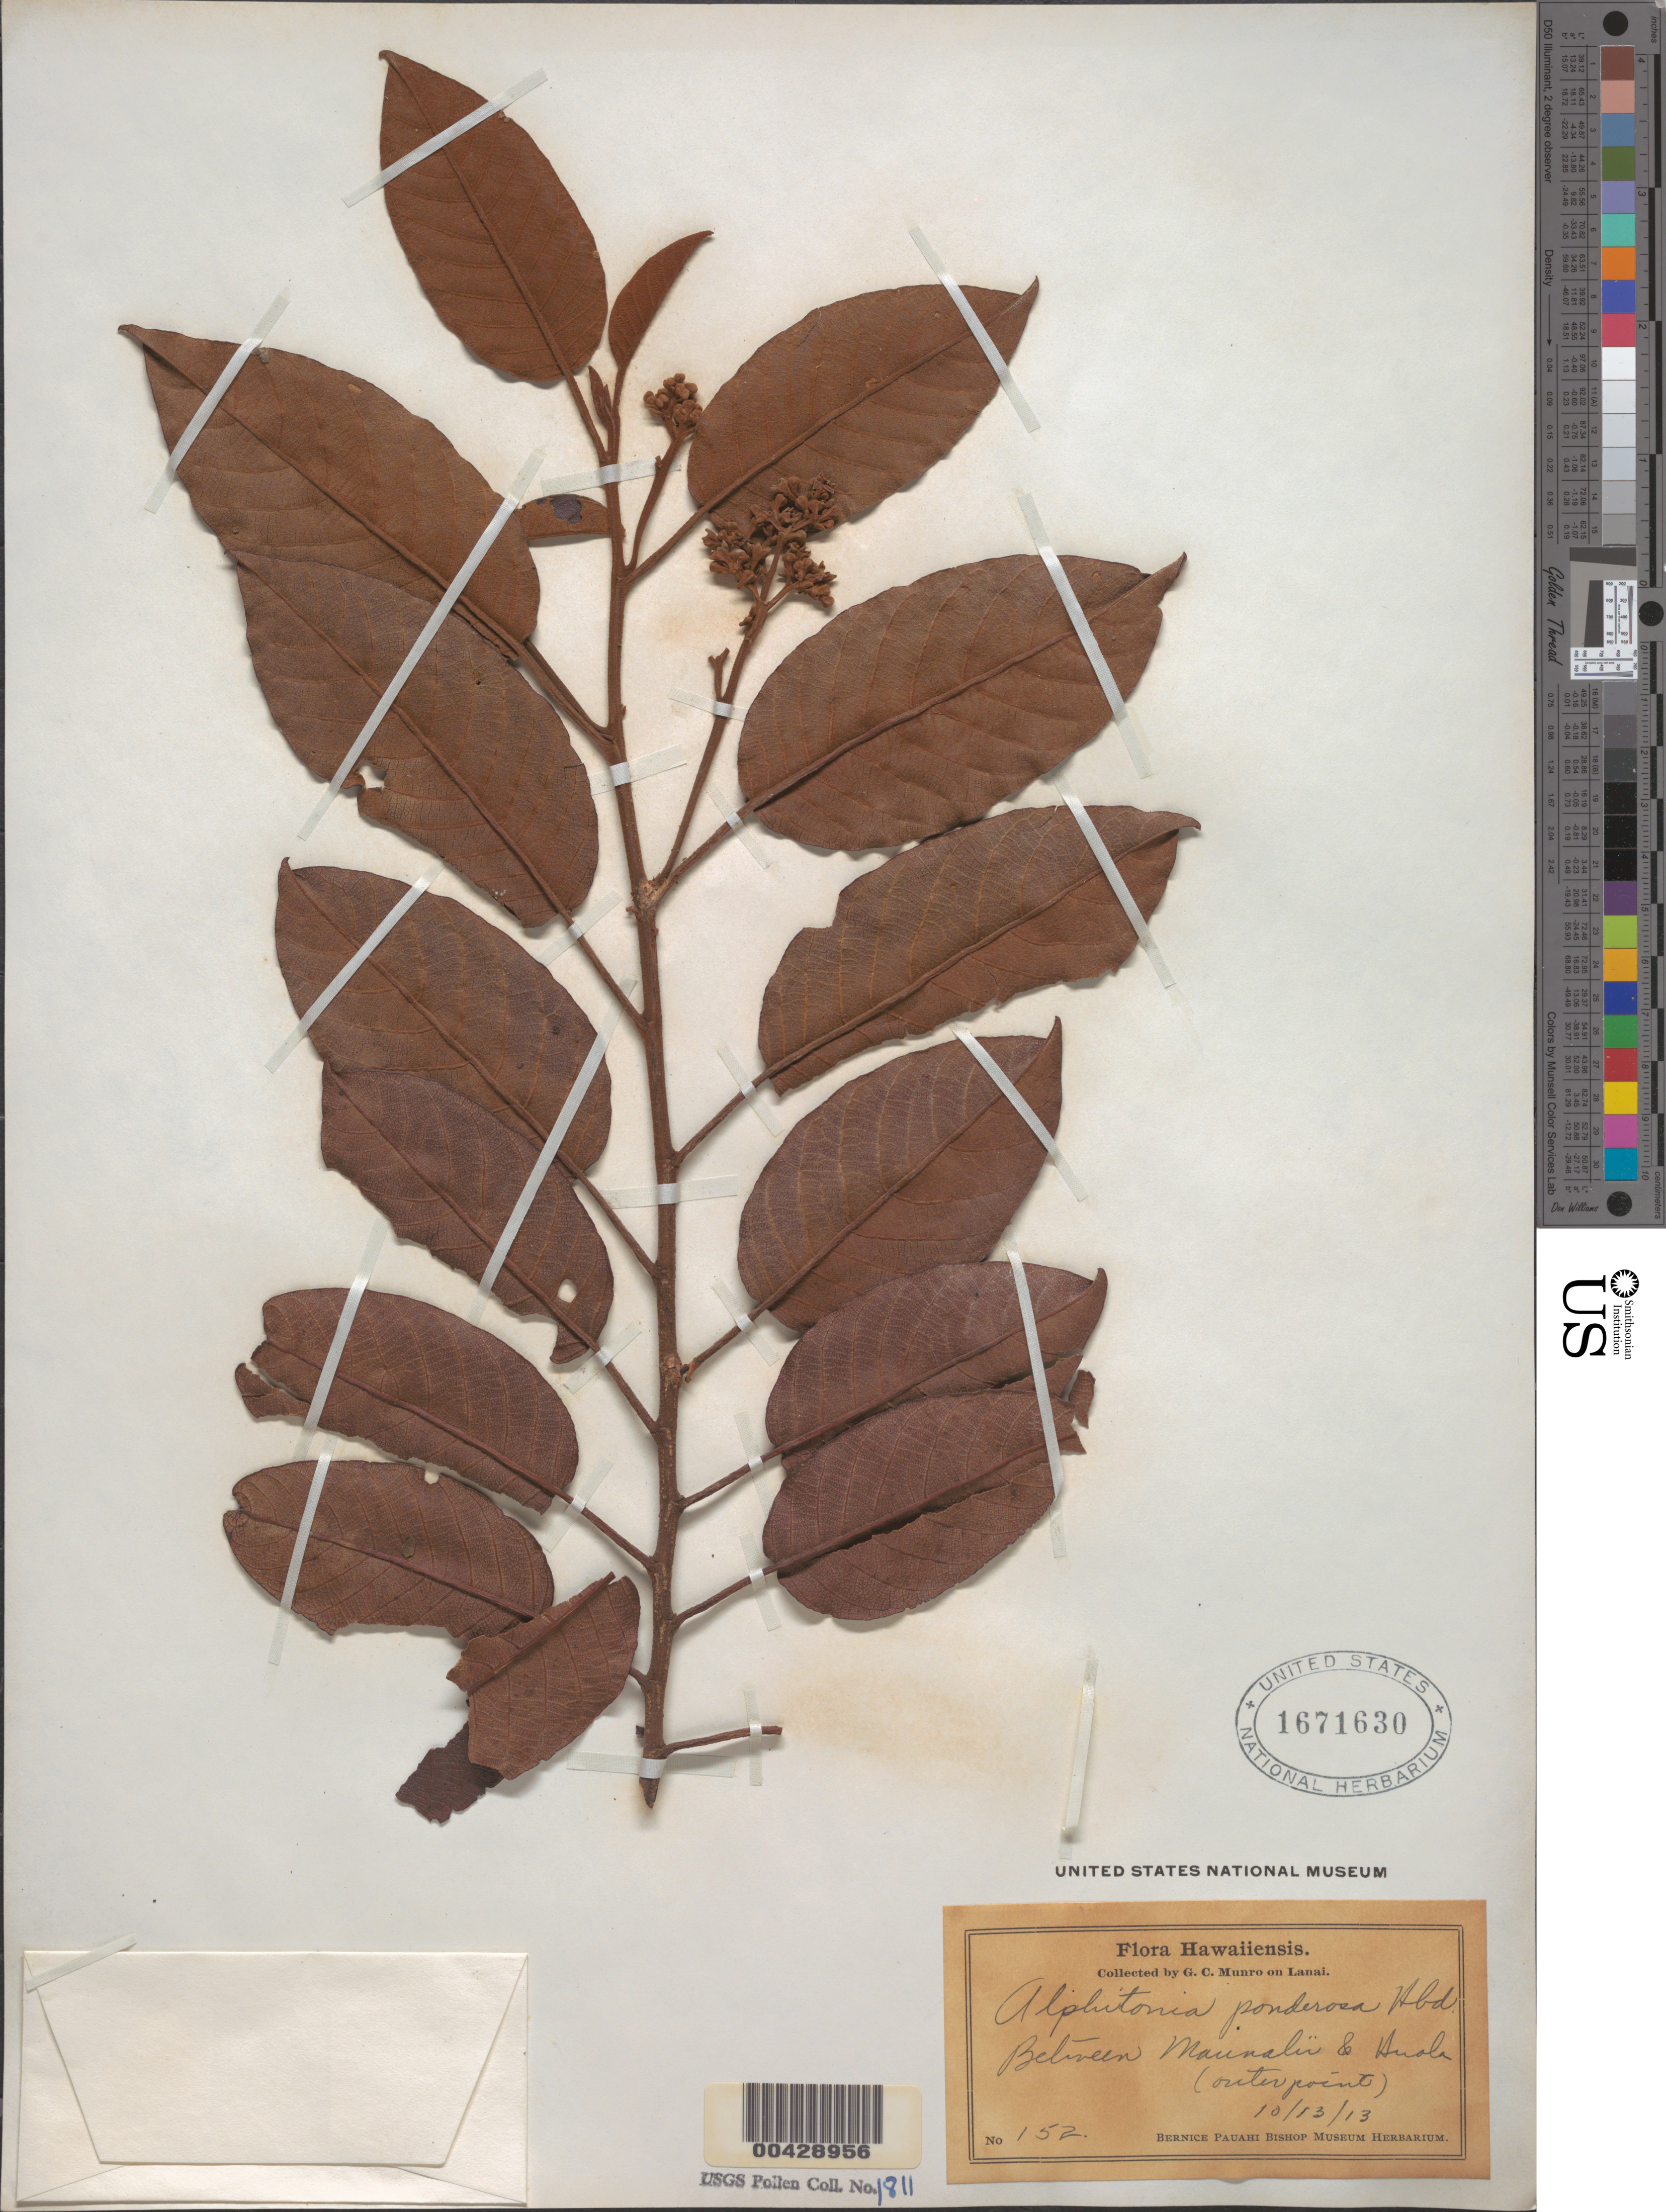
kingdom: Plantae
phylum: Tracheophyta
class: Magnoliopsida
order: Rosales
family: Rhamnaceae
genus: Alphitonia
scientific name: Alphitonia ponderosa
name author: Hillebr.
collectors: G. C. Munro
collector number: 152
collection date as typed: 13 Oct 1913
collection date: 1913-10-13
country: United States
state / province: Hawaii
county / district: Maui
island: Lana'i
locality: Between Maunalii and Auola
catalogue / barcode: US 1671630